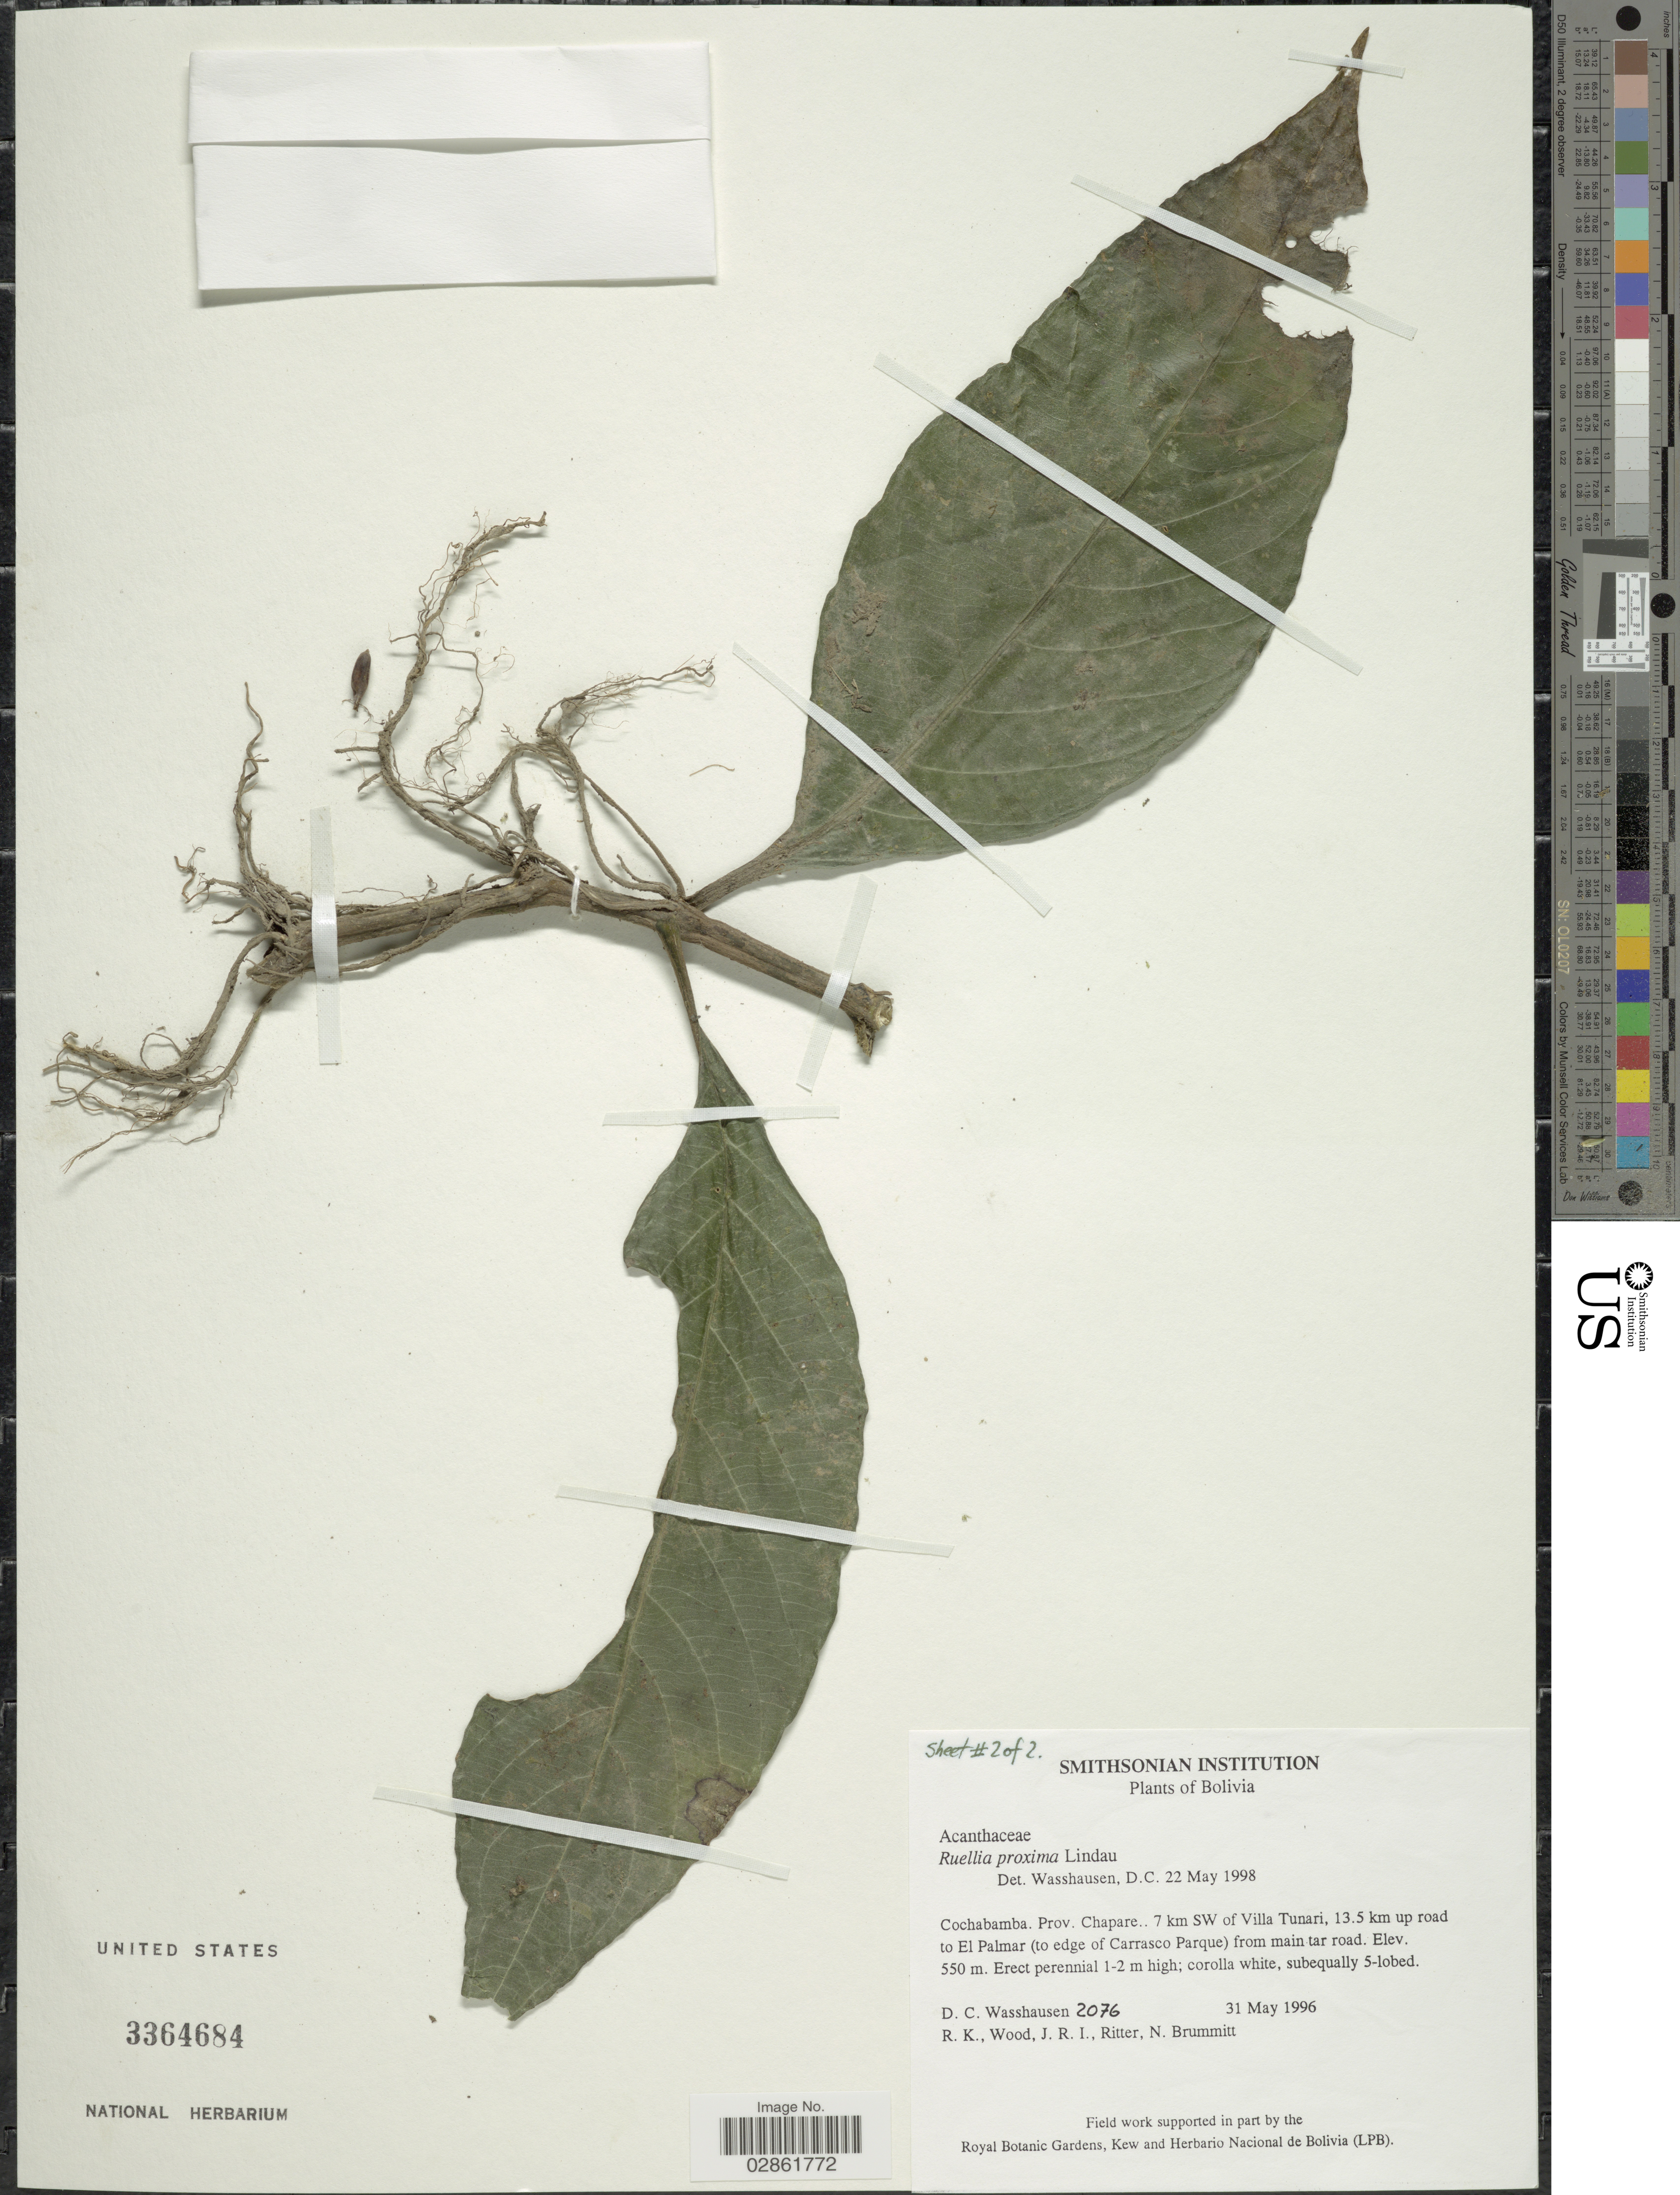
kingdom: Plantae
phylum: Tracheophyta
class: Magnoliopsida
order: Lamiales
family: Acanthaceae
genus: Ruellia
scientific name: Ruellia proxima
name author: Lindau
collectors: D. C. Wasshausen, R. Wood, J. Ritter & N. Brummitt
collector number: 2076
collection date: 1996-05-31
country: Bolivia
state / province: Cochabamba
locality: Cochabamba. Prov. Chapara. 7 km SW of Villa Tunari, 13.5 km up road to El Palmar (to edge of Carrasco Parque) from main tar road.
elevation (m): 550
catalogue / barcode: US 3364684